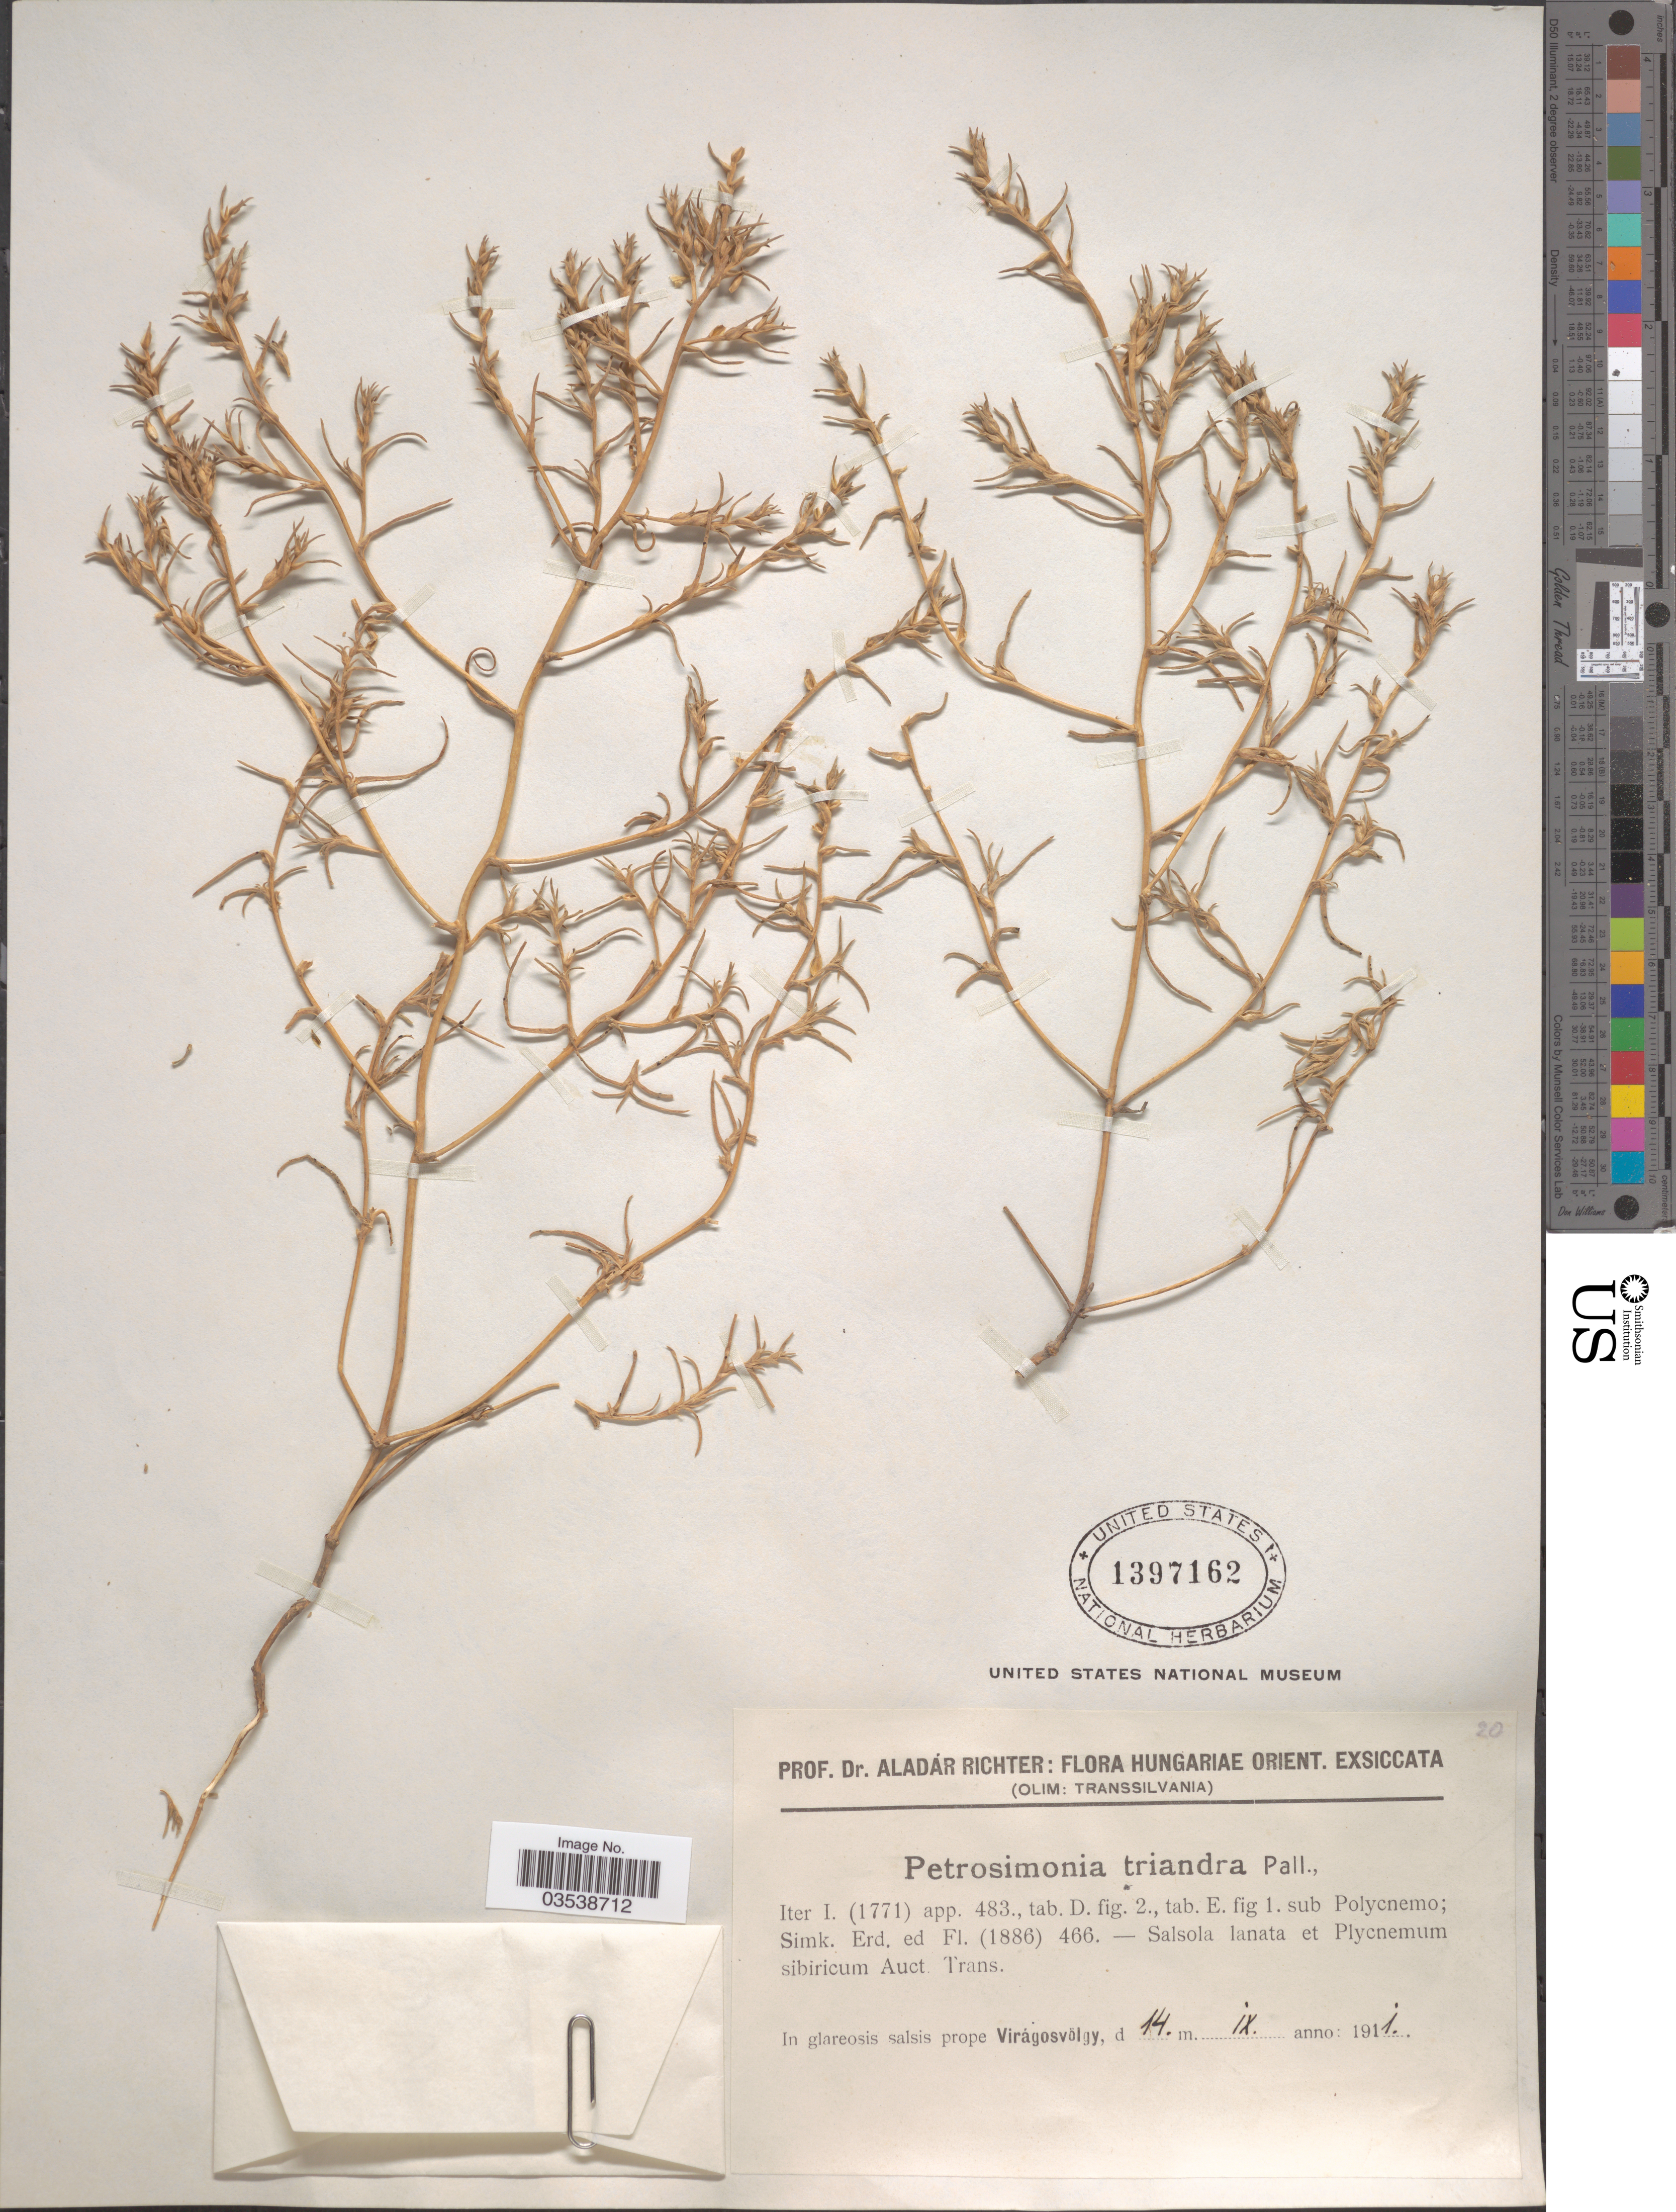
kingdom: Plantae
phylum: Tracheophyta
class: Magnoliopsida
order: Caryophyllales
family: Amaranthaceae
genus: Petrosimonia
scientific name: Petrosimonia triandra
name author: (Pall.) Rech.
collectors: A. Richter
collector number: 20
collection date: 1911-09-14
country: Hungary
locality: Hungariae Orient. Prope Virágosvölgy.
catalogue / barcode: US 1397162